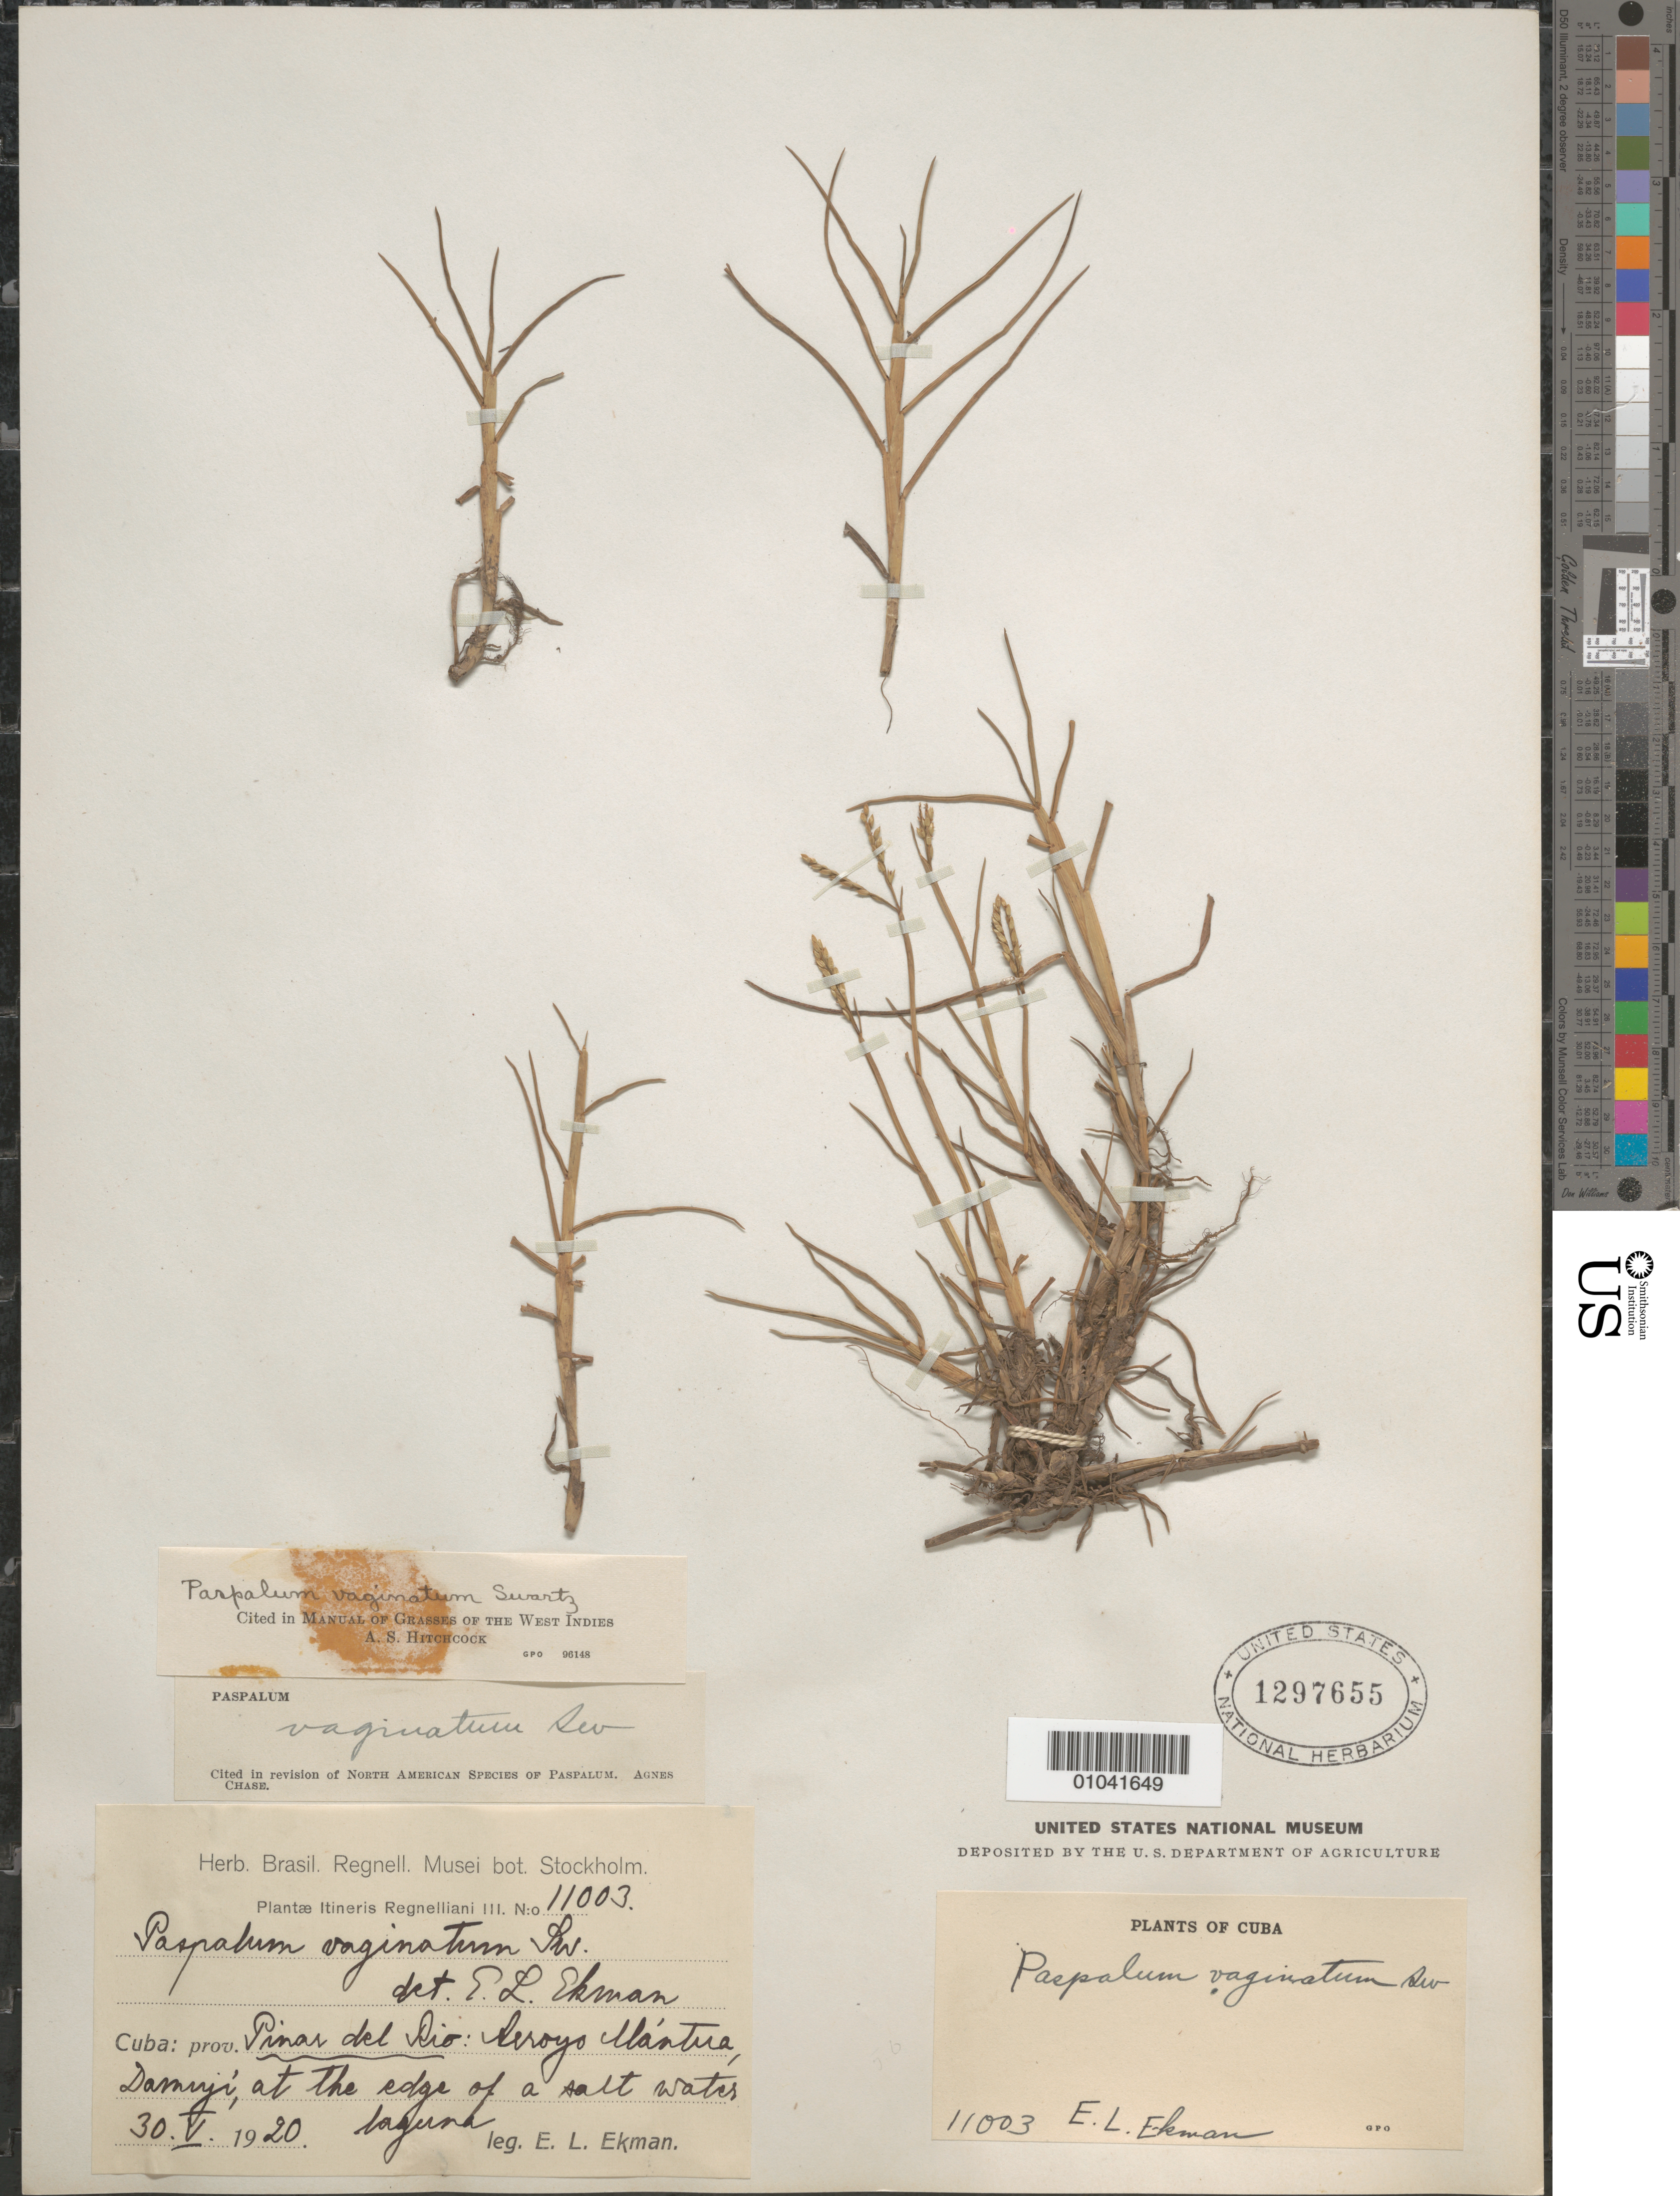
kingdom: Plantae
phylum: Tracheophyta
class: Liliopsida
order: Poales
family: Poaceae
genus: Paspalum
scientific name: Paspalum vaginatum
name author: Sw.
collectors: E. L. Ekman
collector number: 11003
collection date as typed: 30 May 1920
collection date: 1920-05-30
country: Cuba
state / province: Pinar del Rio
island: Cuba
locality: Pinar del Rio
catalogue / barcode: US 1297655